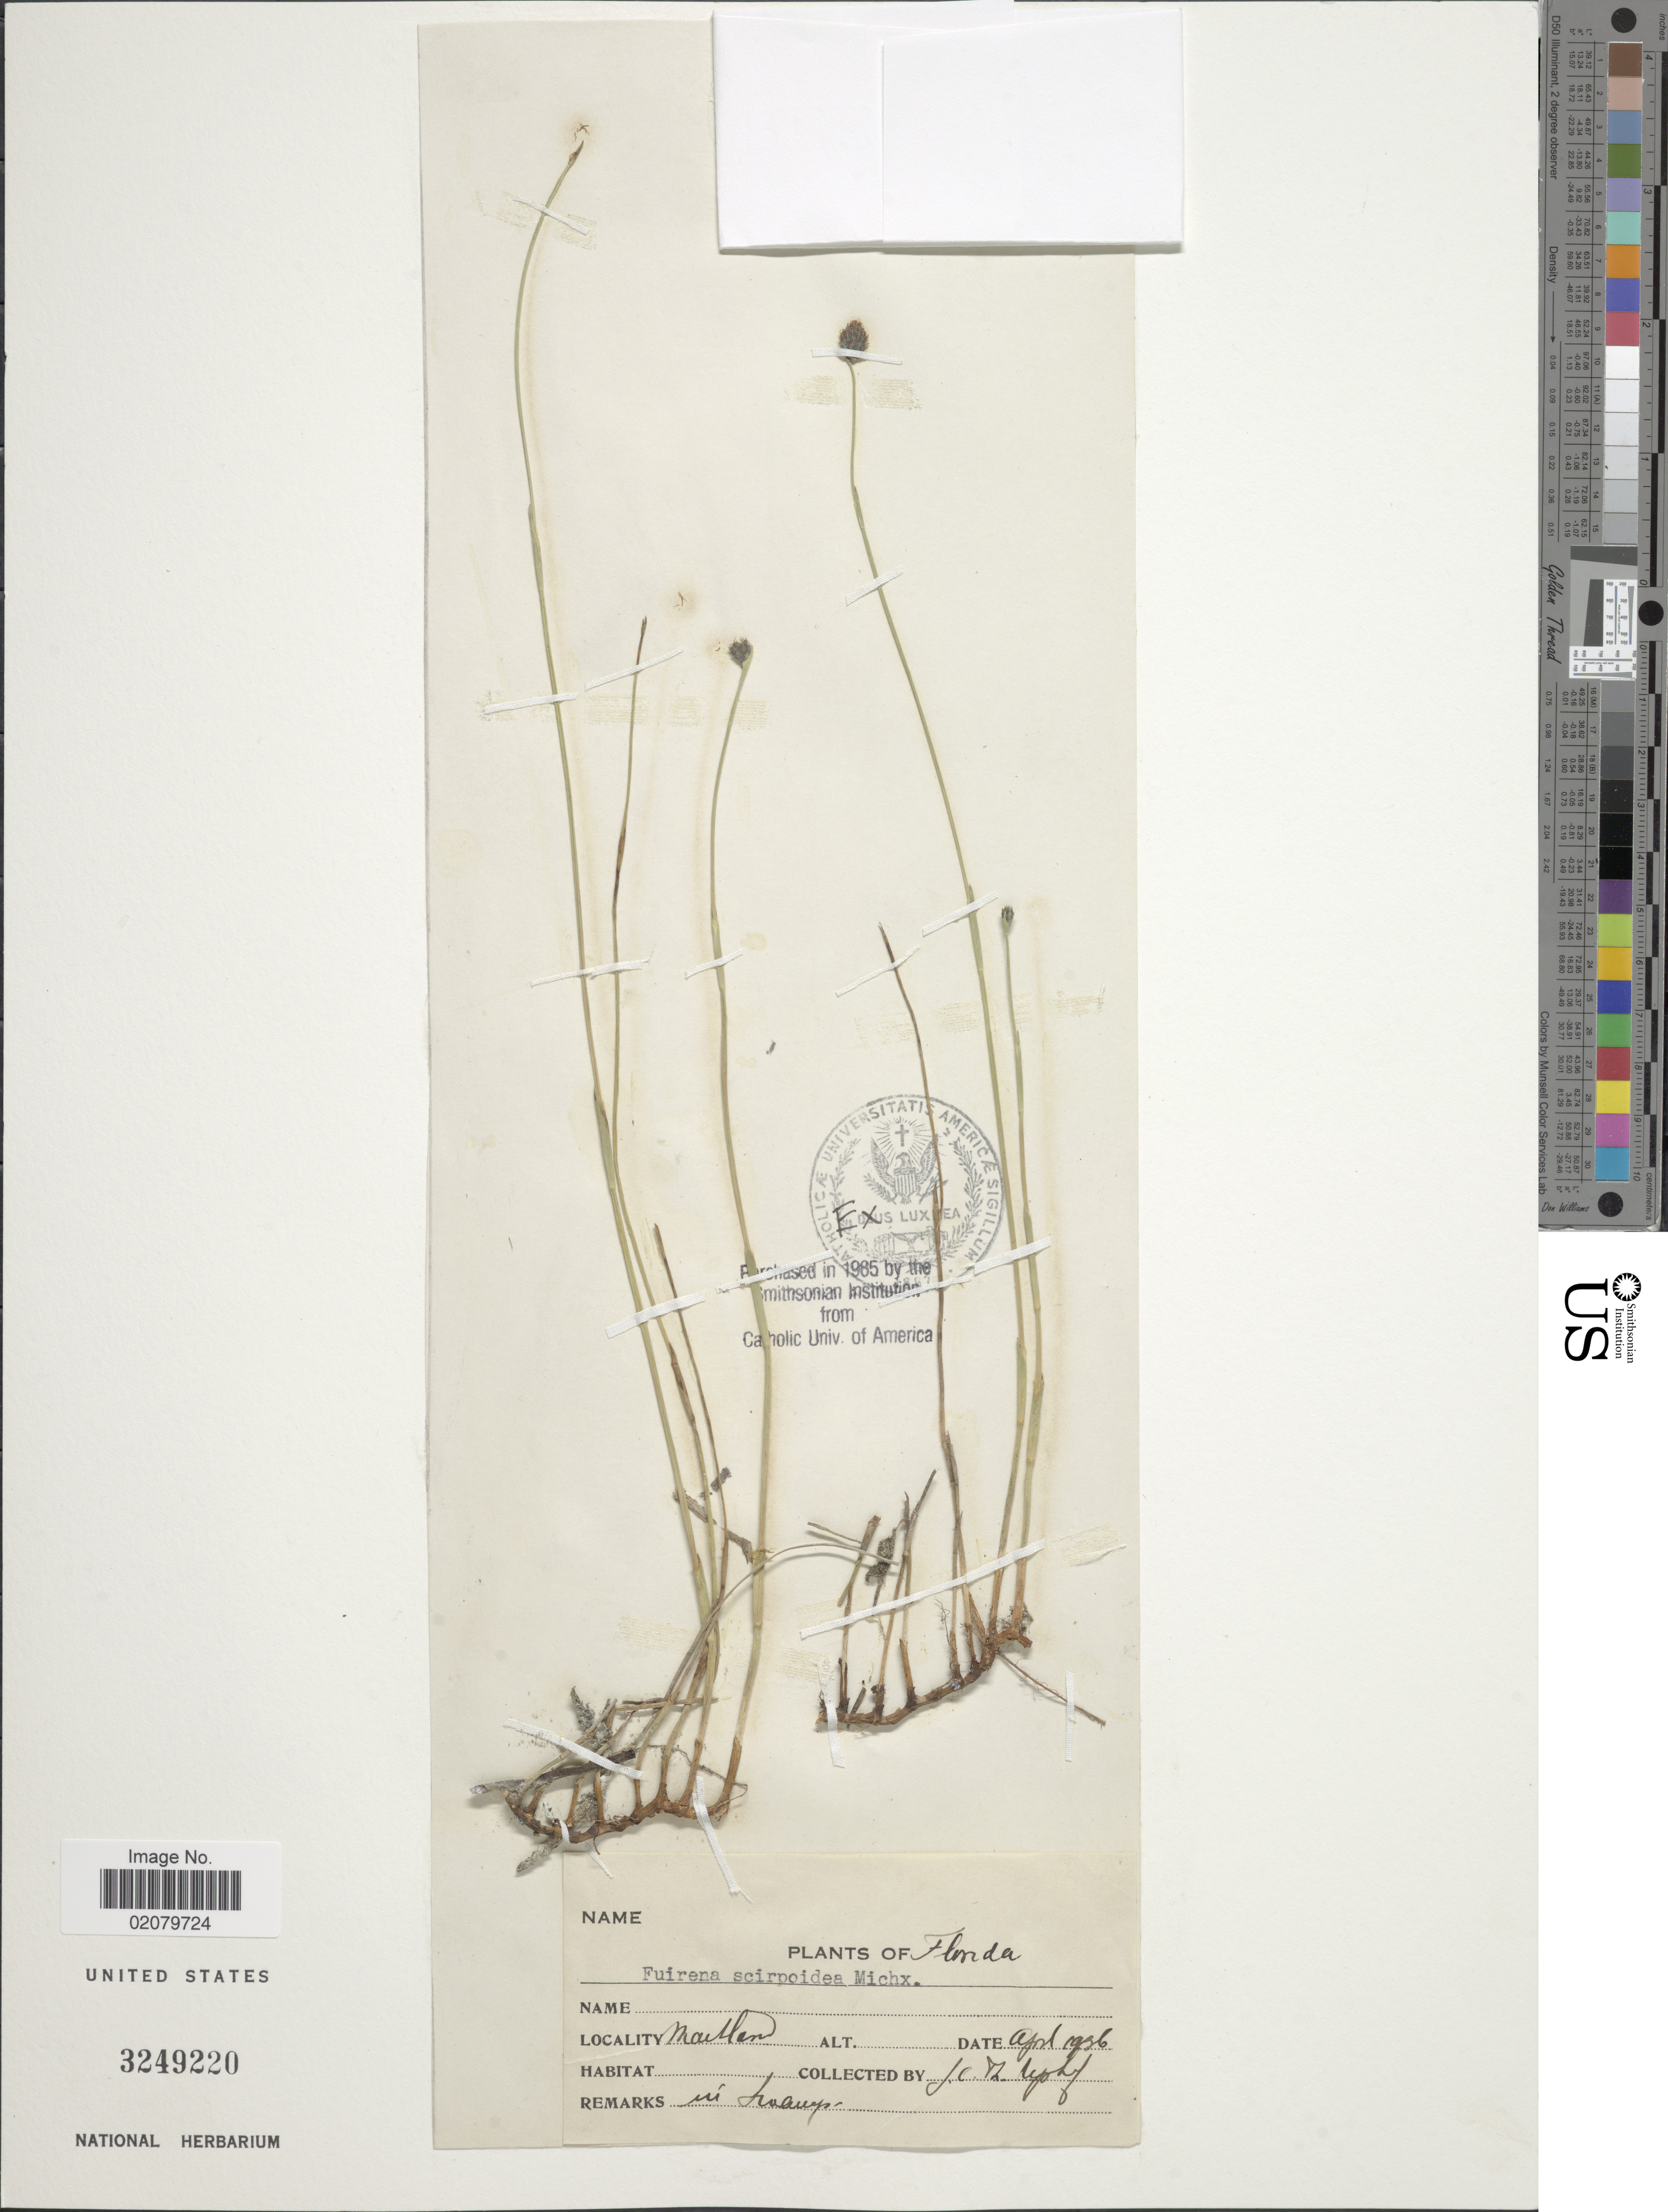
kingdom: Plantae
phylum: Tracheophyta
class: Liliopsida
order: Poales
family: Cyperaceae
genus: Fuirena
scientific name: Fuirena scirpoidea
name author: Michx.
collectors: J. C. T. Uphof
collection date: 1936-04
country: United States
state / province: Florida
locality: Maitland, in swamp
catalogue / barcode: US 3249220